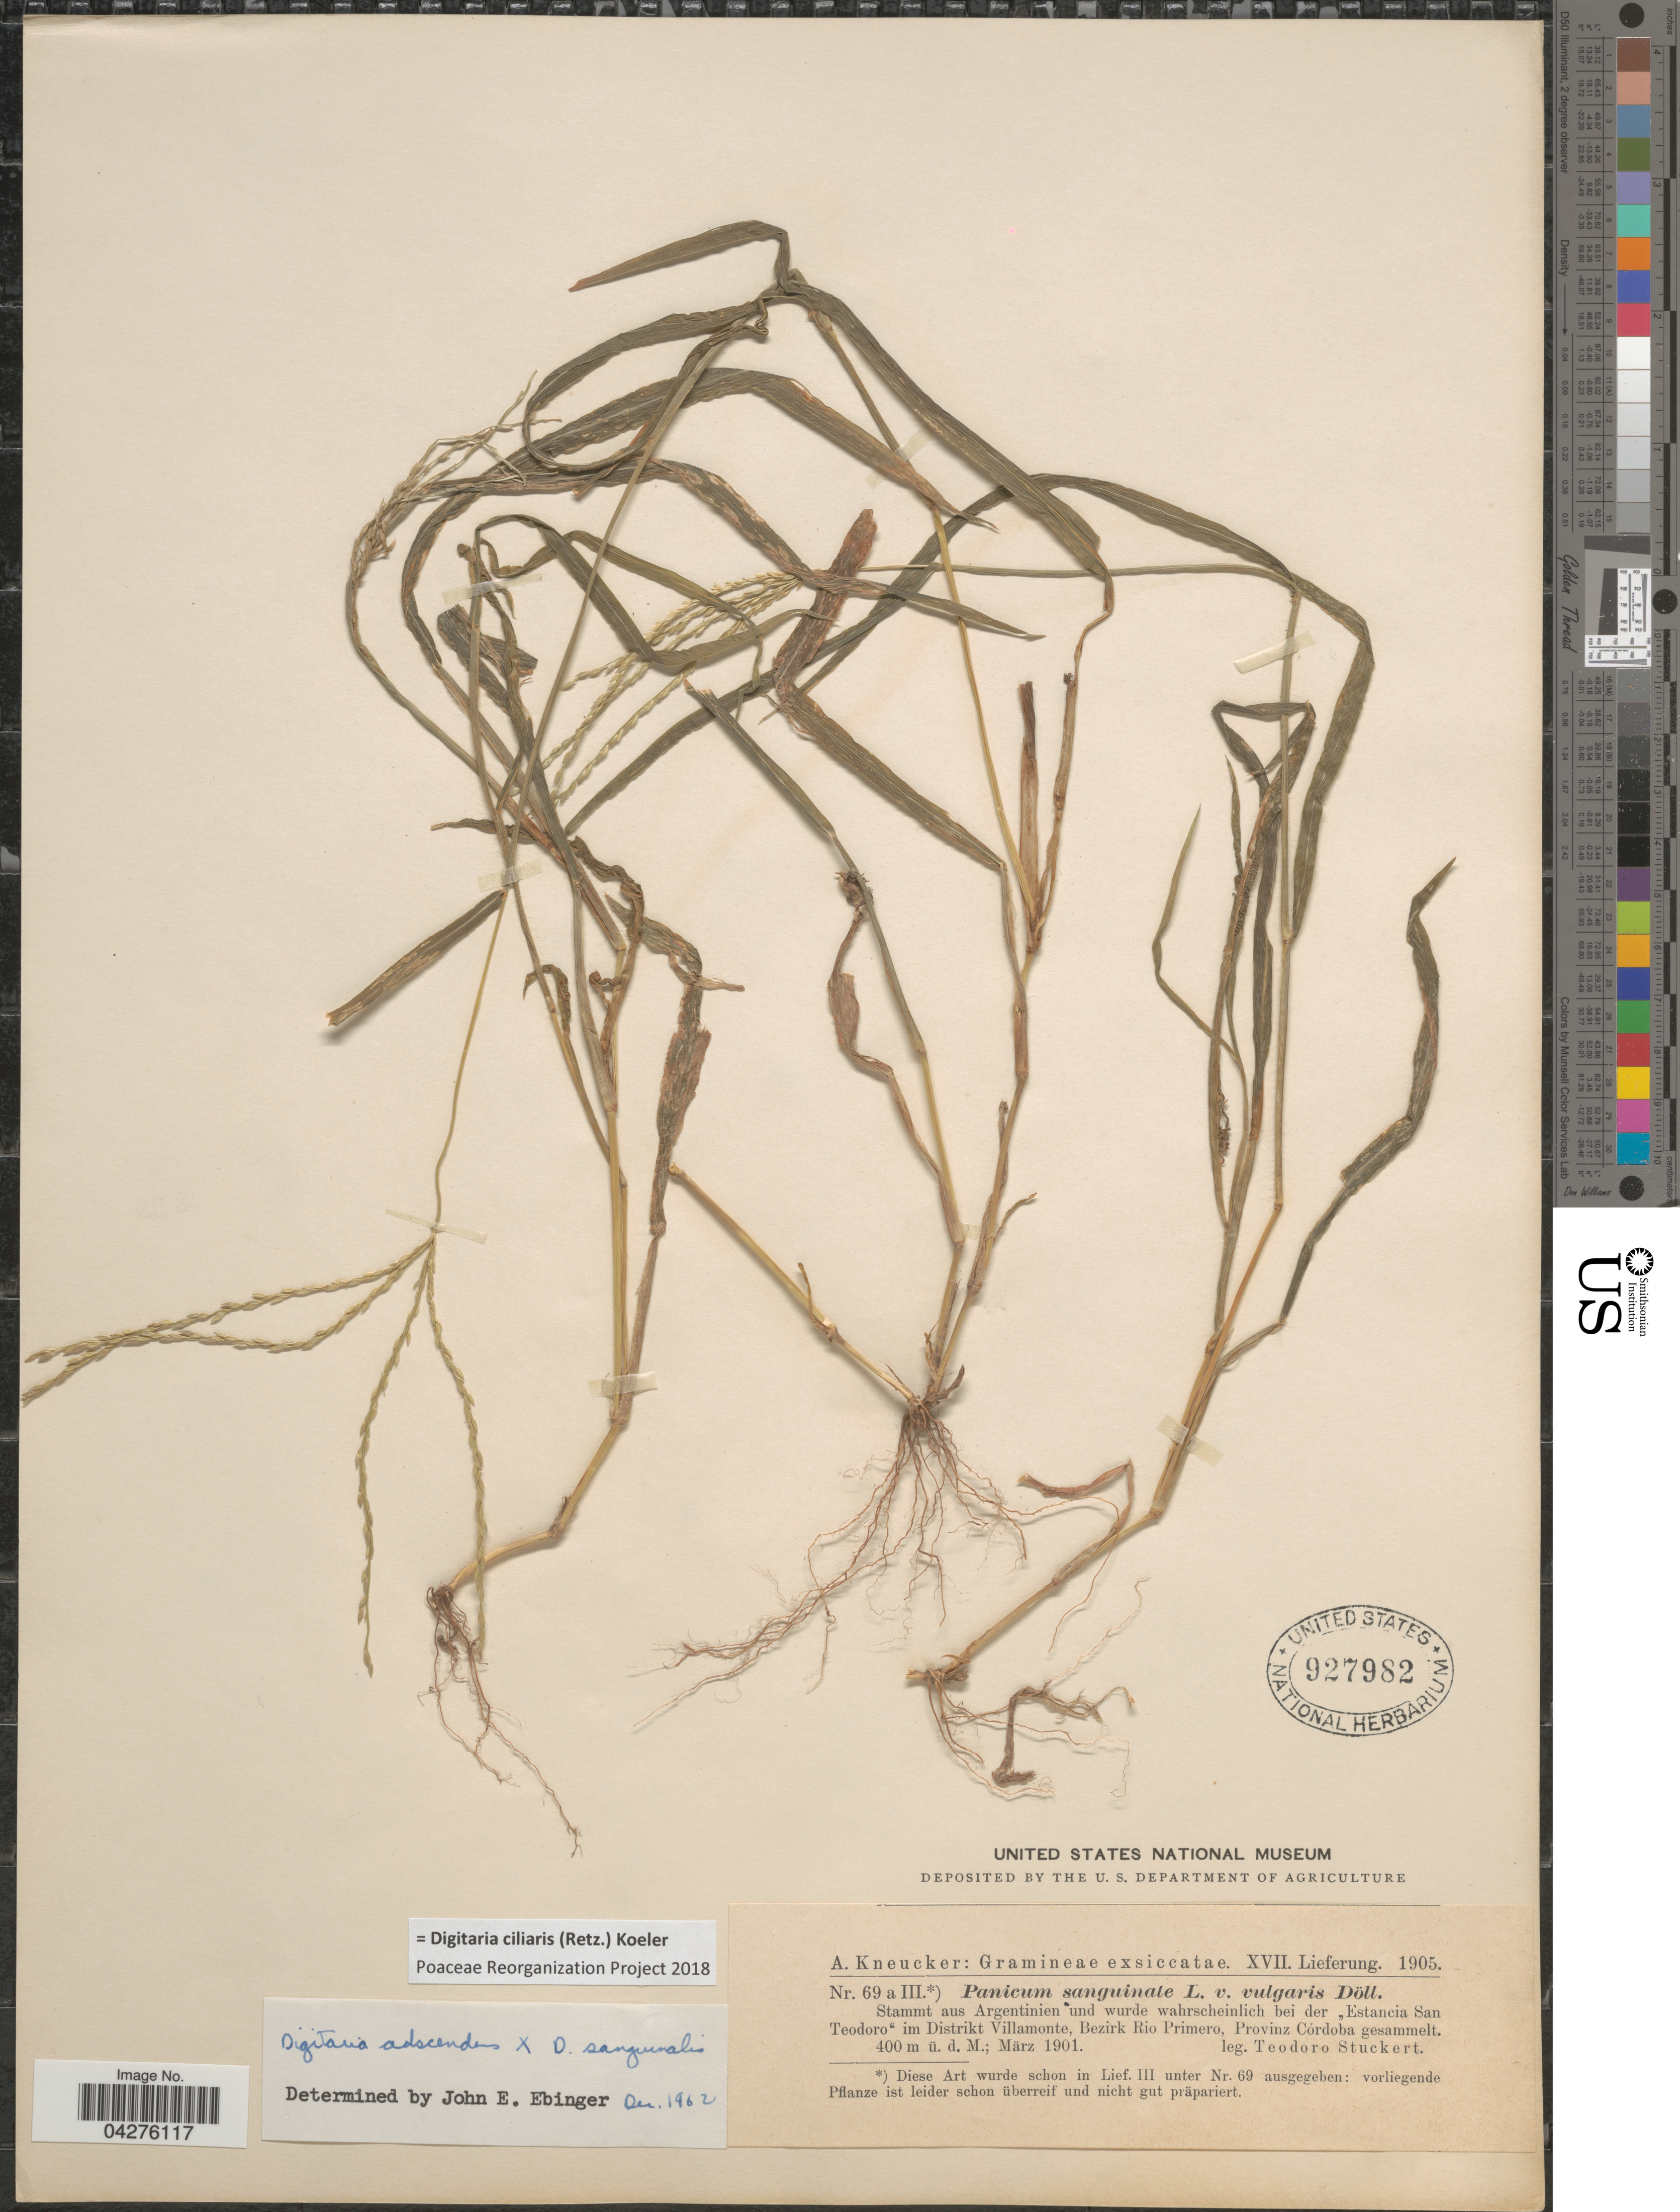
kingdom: Plantae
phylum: Tracheophyta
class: Liliopsida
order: Poales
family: Poaceae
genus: Digitaria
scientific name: Digitaria ciliaris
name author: (Retz.) Koeler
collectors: T. Stuckert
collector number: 69aIII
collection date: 1901-03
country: Argentina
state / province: Cordoba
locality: Stammt aus Argentinien und wurde wahrscheinlich bei der "Estancia San Teodoro" im Distrikt Villamonte, Bezirk Rio Primero, Provinz Córdoba gesammelt.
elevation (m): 400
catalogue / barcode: US 927982